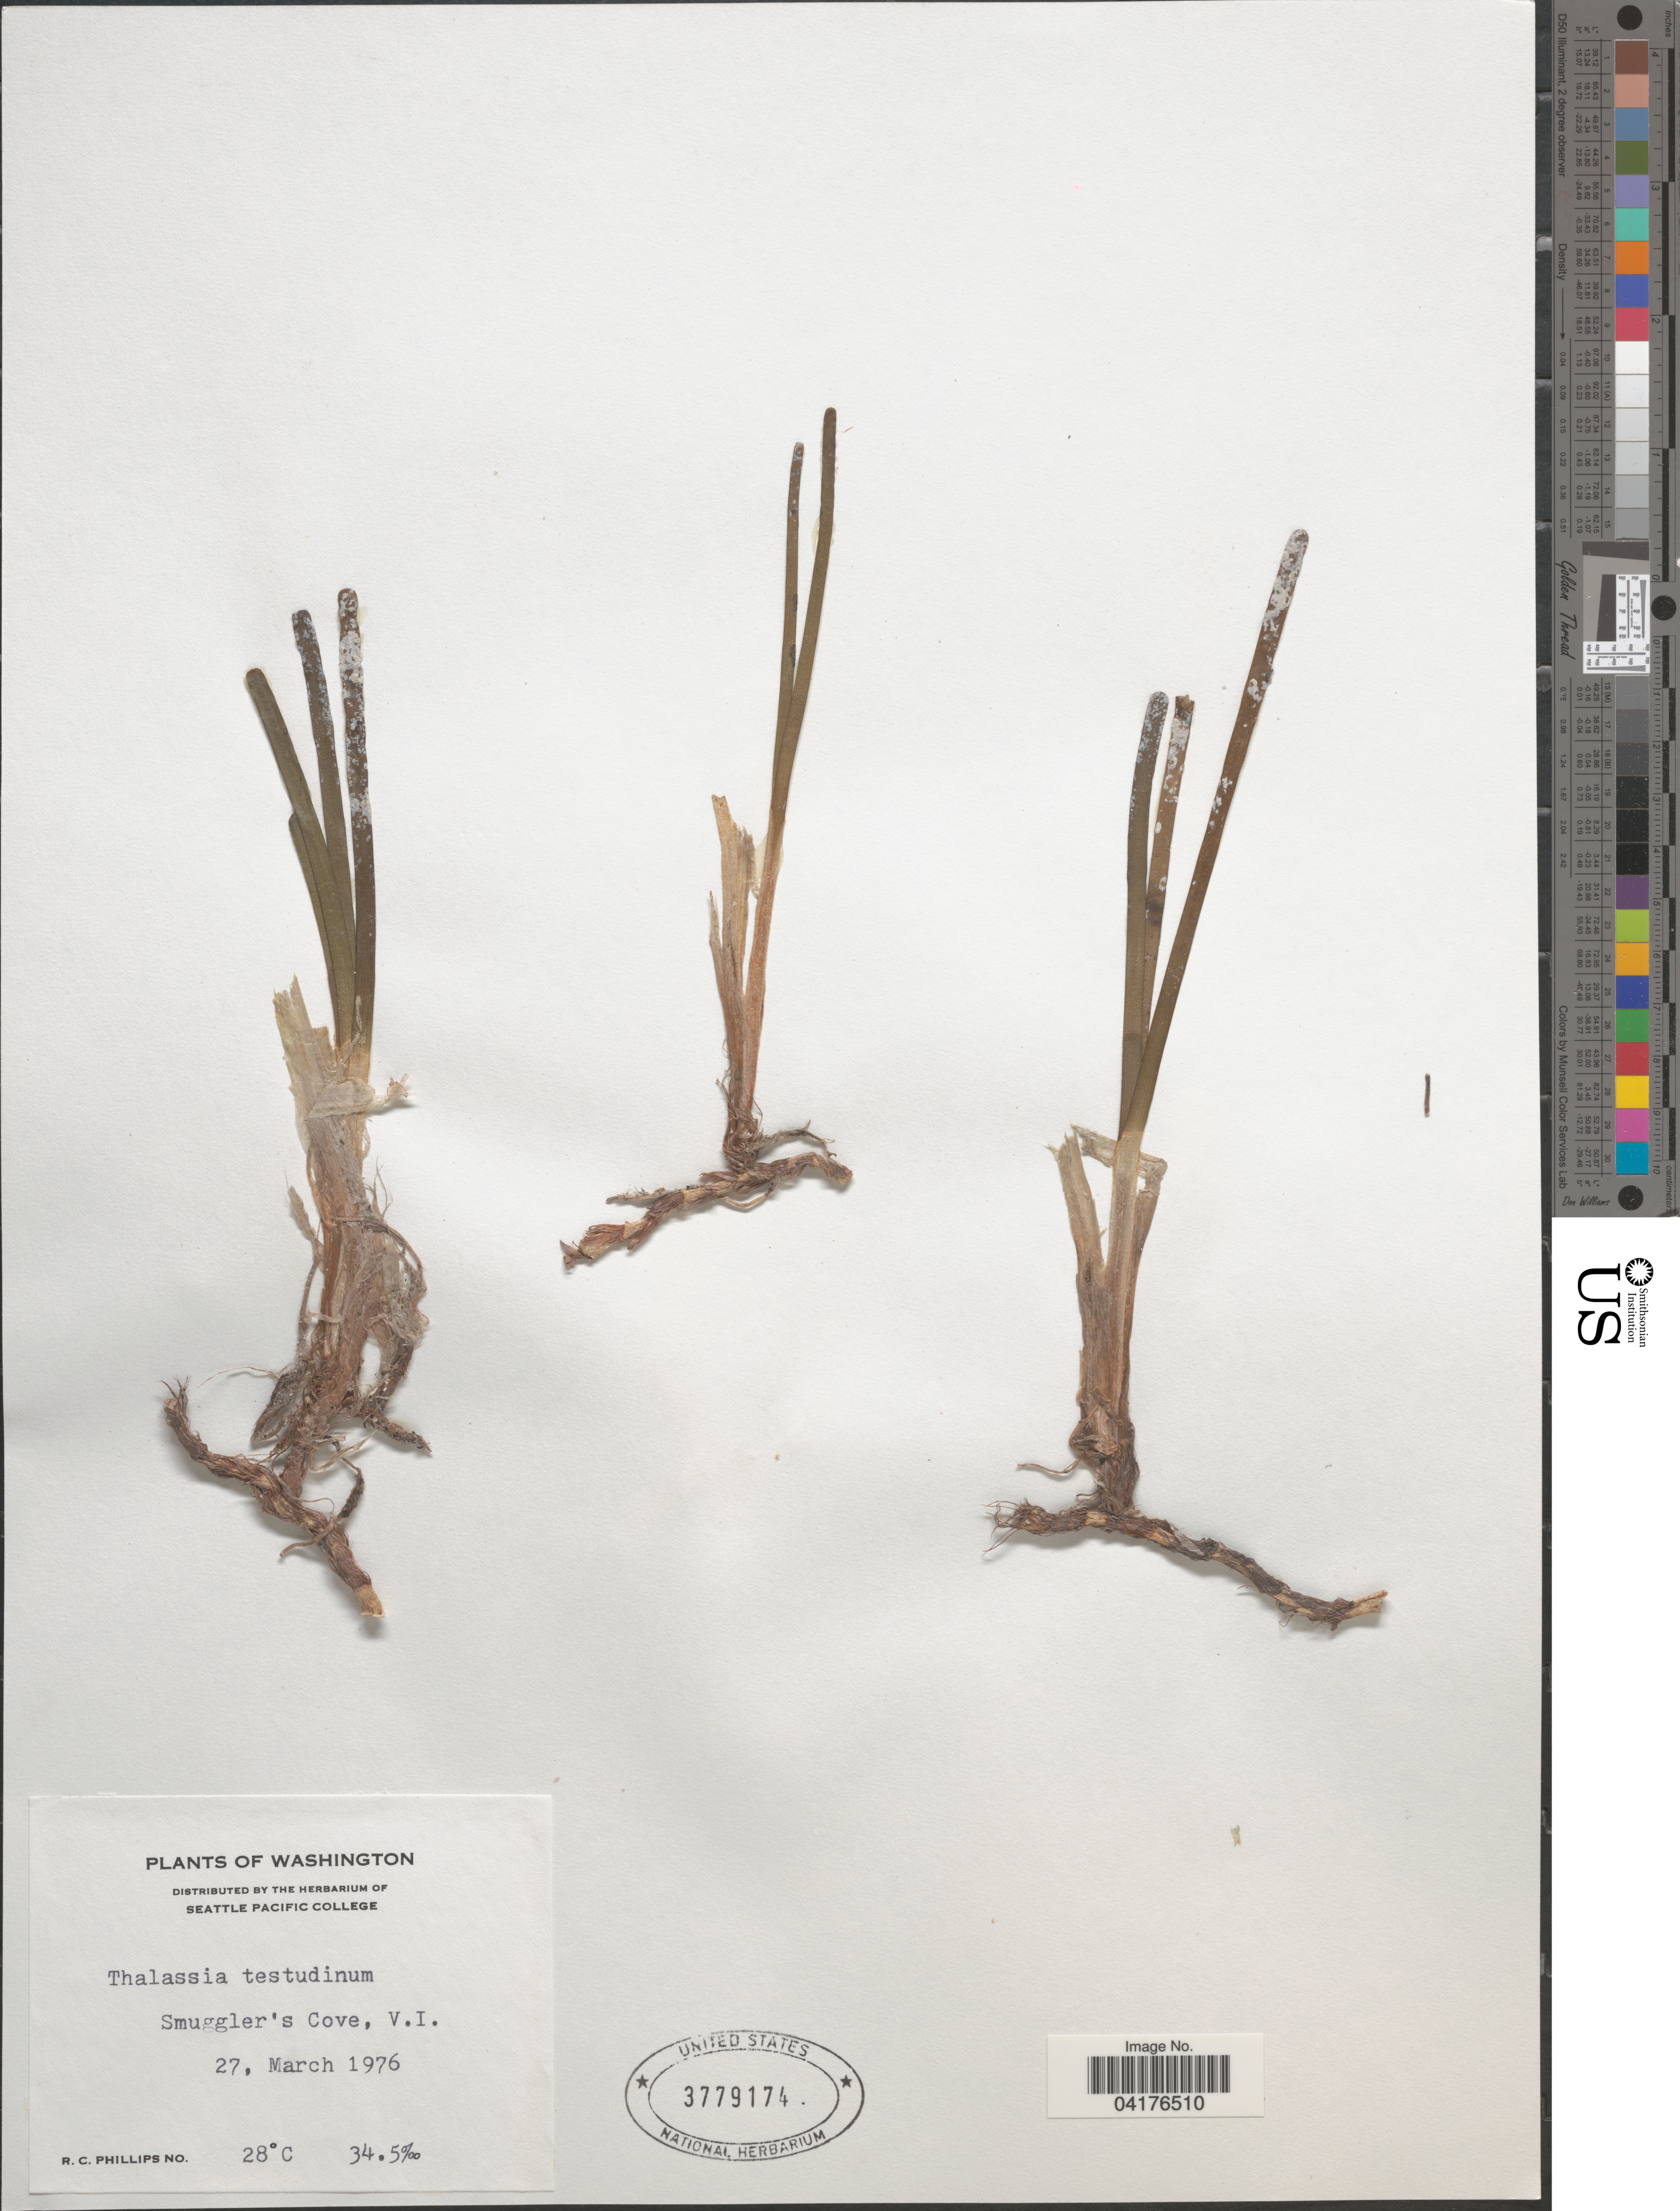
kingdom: Plantae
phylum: Tracheophyta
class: Liliopsida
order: Alismatales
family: Hydrocharitaceae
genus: Thalassia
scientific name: Thalassia testudinum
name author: Banks & Sol. ex K.D. Koenig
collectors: R. C. Phillips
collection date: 1976-03-27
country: U.S. Virgin Islands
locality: Smuggler's Cove, V.I.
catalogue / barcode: US 3779174